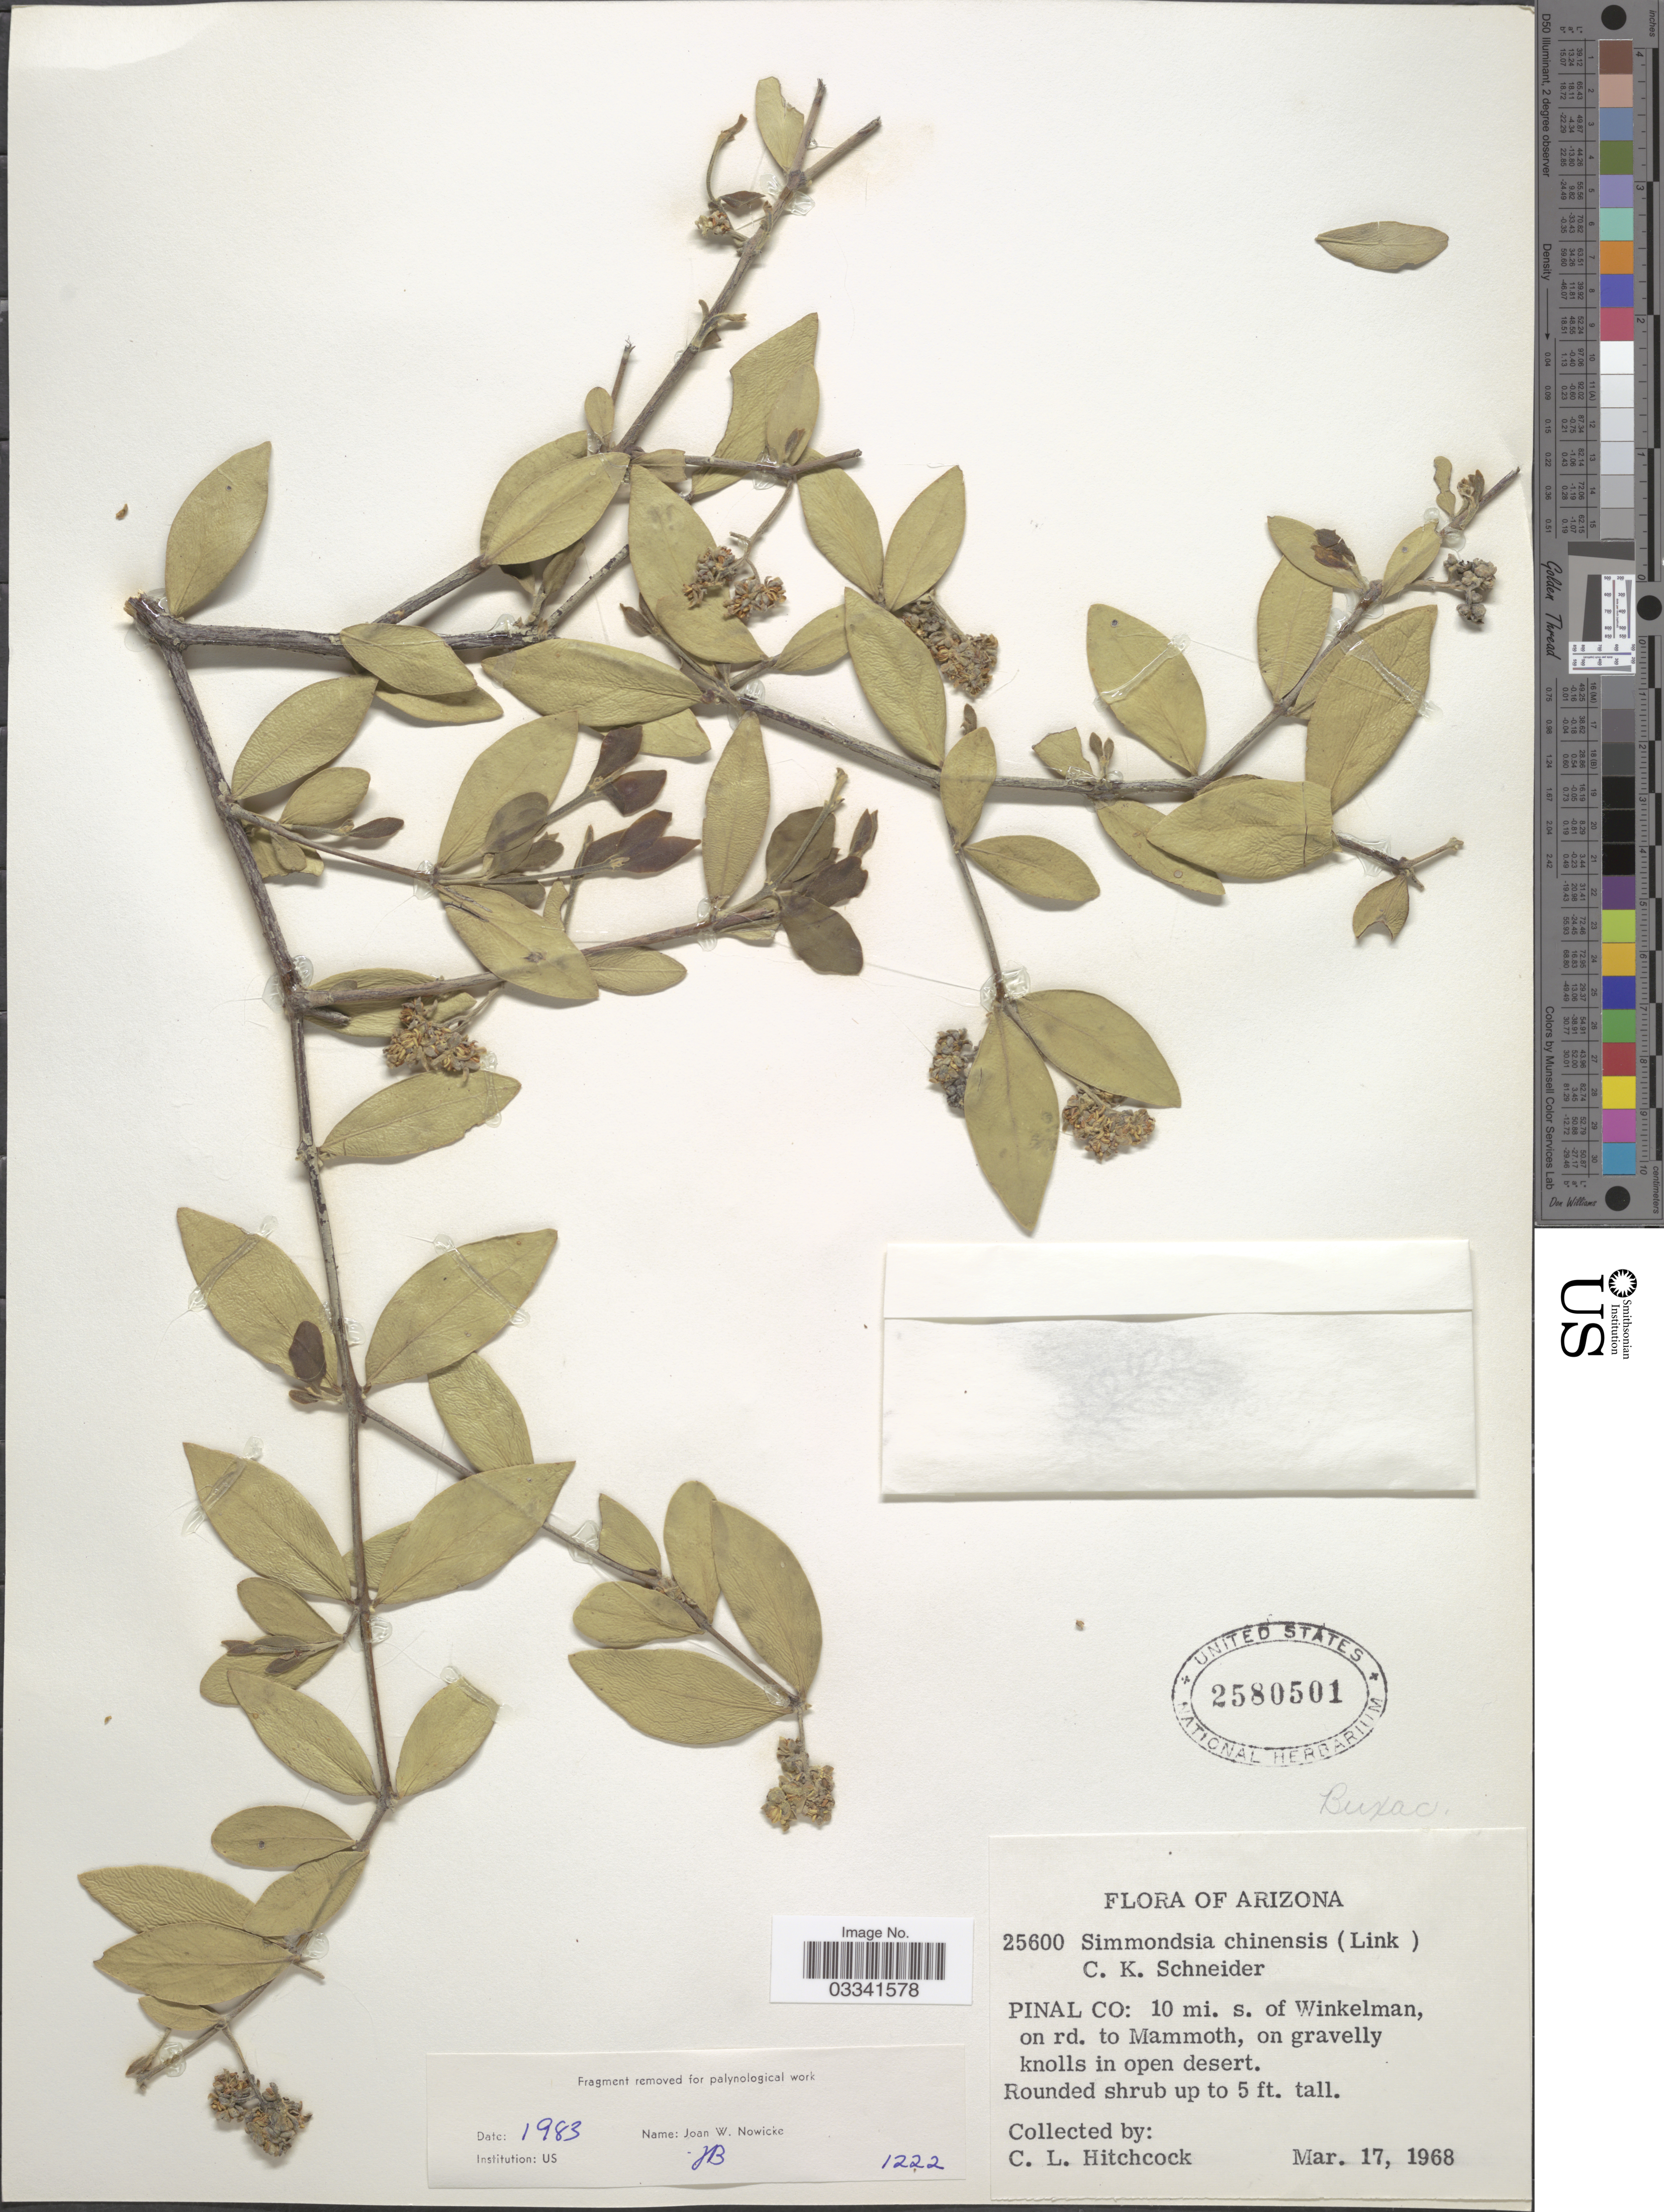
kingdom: Plantae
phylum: Tracheophyta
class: Magnoliopsida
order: Caryophyllales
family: Simmondsiaceae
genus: Simmondsia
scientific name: Simmondsia chinensis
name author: (Link) C.K. Schneid.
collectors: C. L. Hitchcock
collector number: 25600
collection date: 1968-03-17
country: United States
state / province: Arizona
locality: Pinal Co: 10 mi. s. of Winkelman, on rd. to Mammoth.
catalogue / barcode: US 2580501